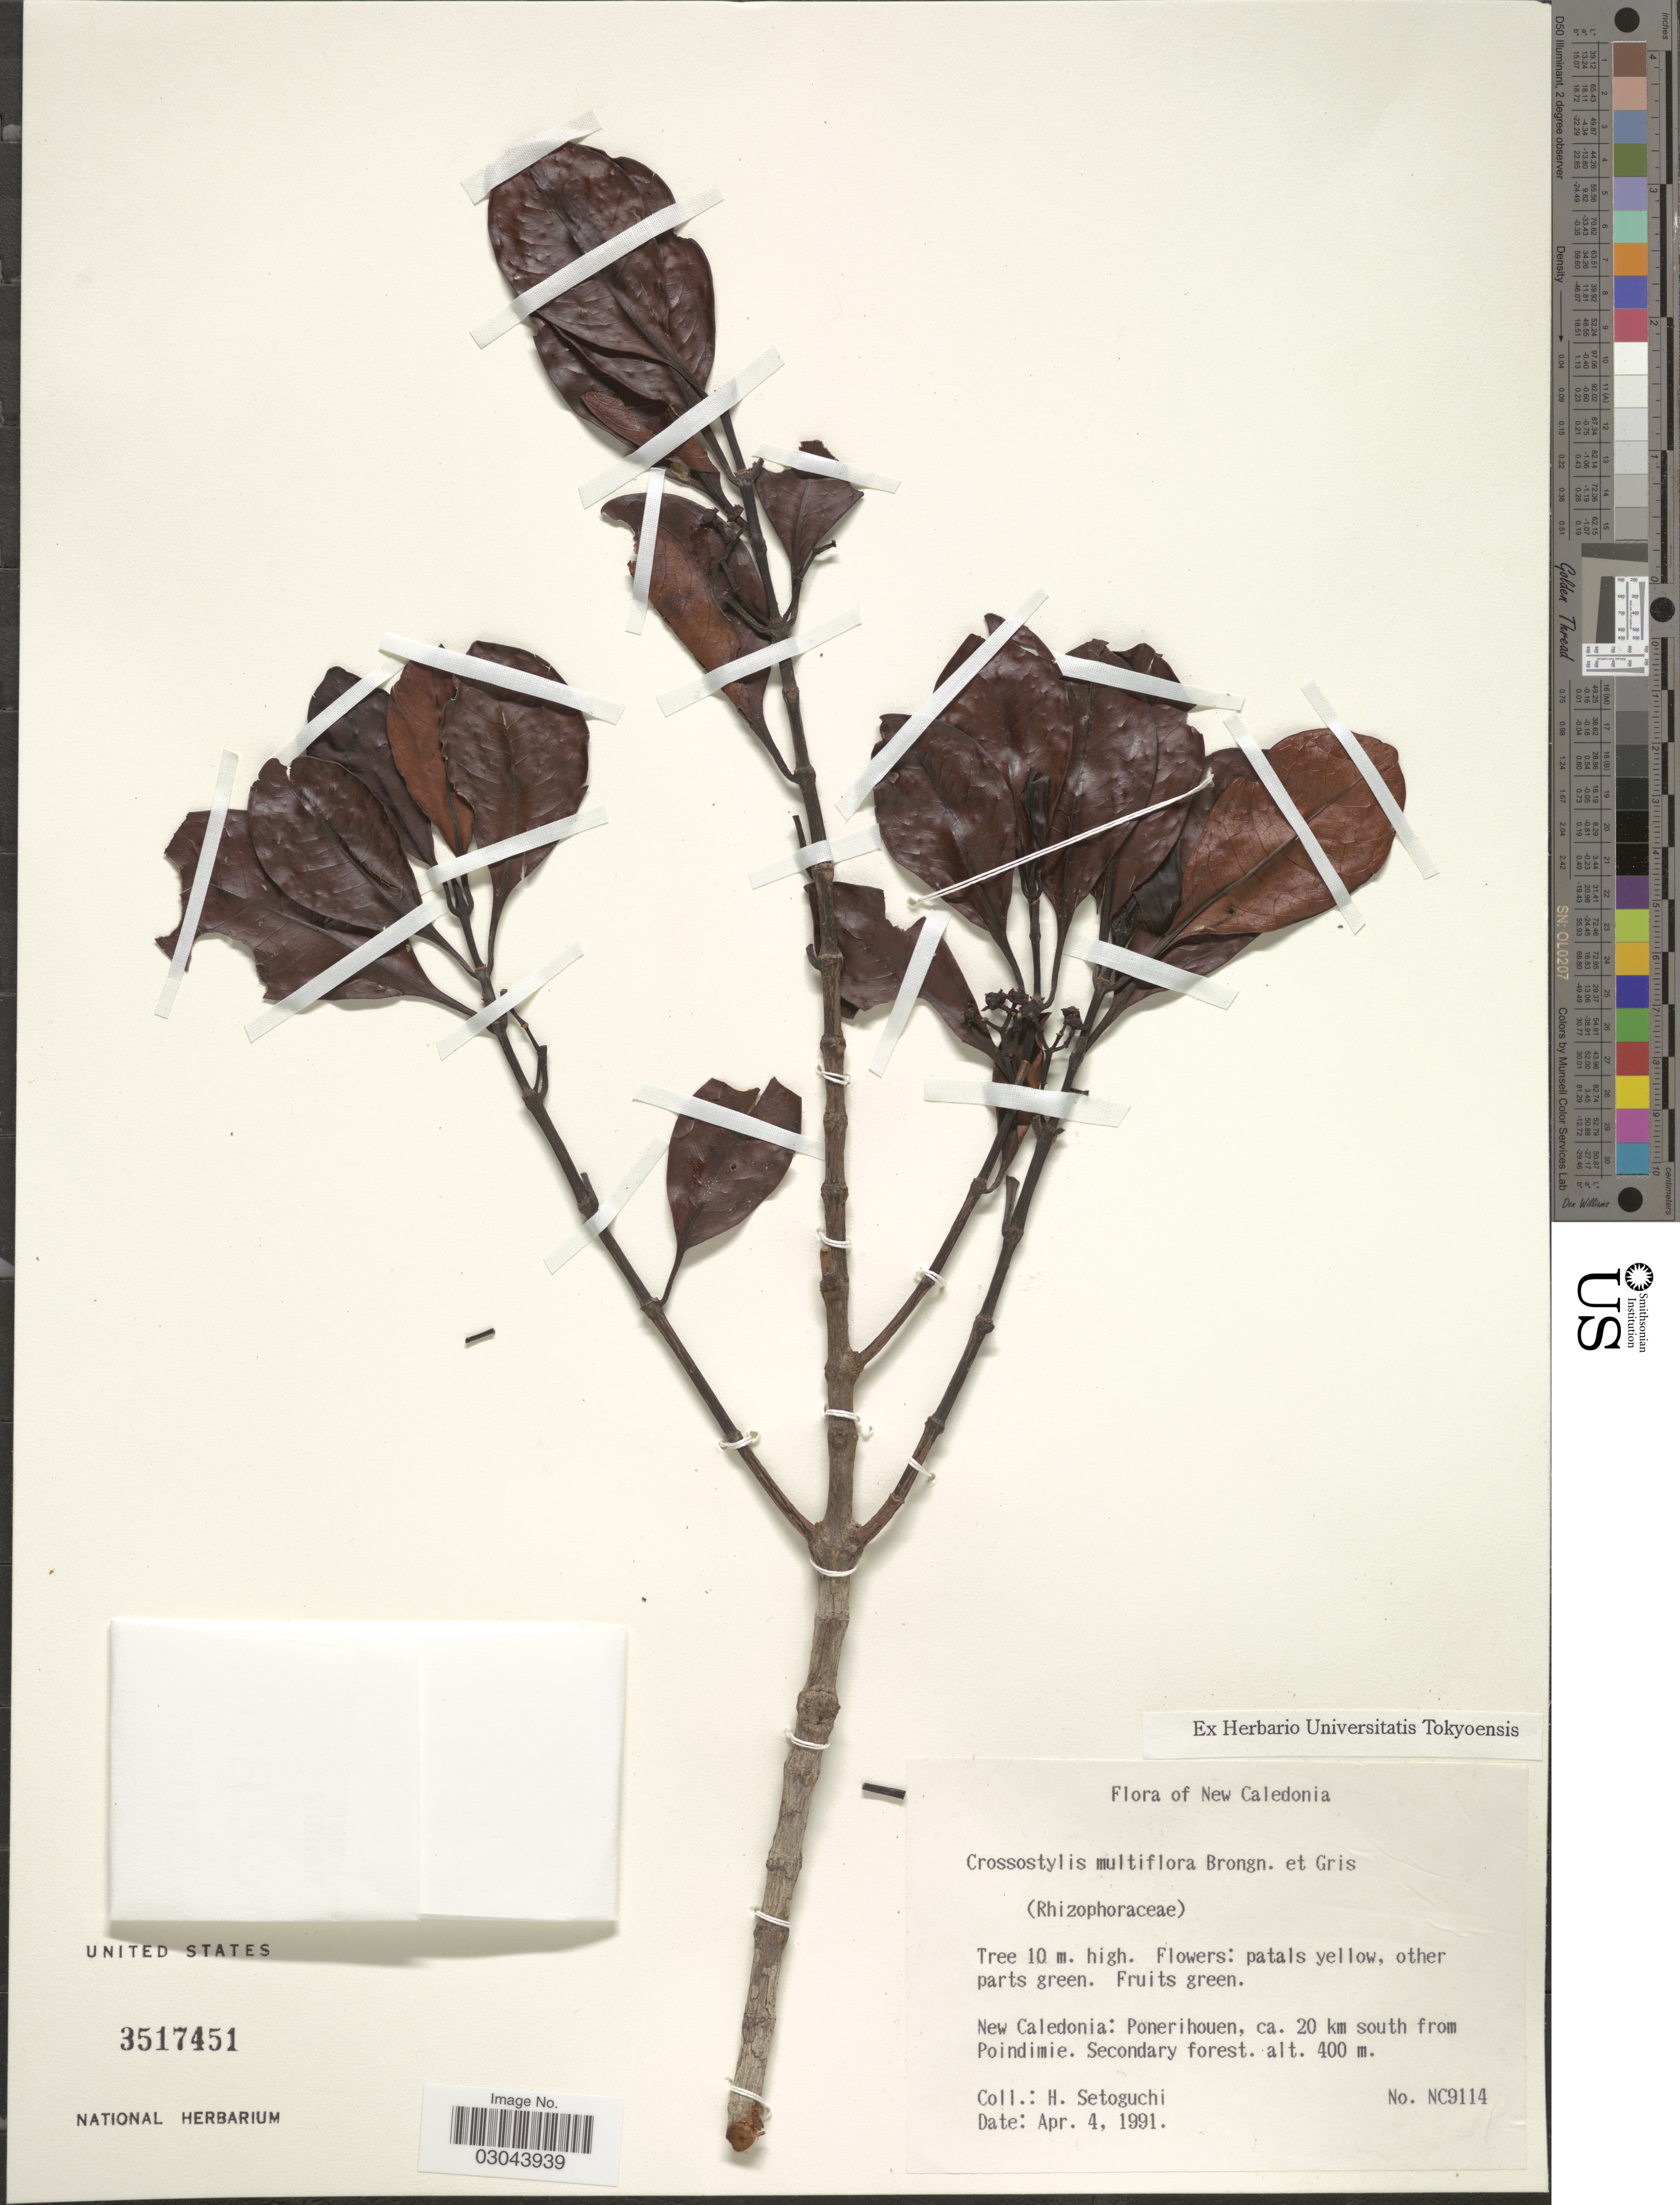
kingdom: Plantae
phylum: Tracheophyta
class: Magnoliopsida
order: Malpighiales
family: Rhizophoraceae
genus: Crossostylis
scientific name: Crossostylis multiflora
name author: Brongn. & Gris ex Pancher & Sebert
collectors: H. Setoguchi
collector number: NC9114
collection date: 1991-04-04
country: New Caledonia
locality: Ponerihouen, ca. 20 km south from Poindimie.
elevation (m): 400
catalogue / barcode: US 3517451